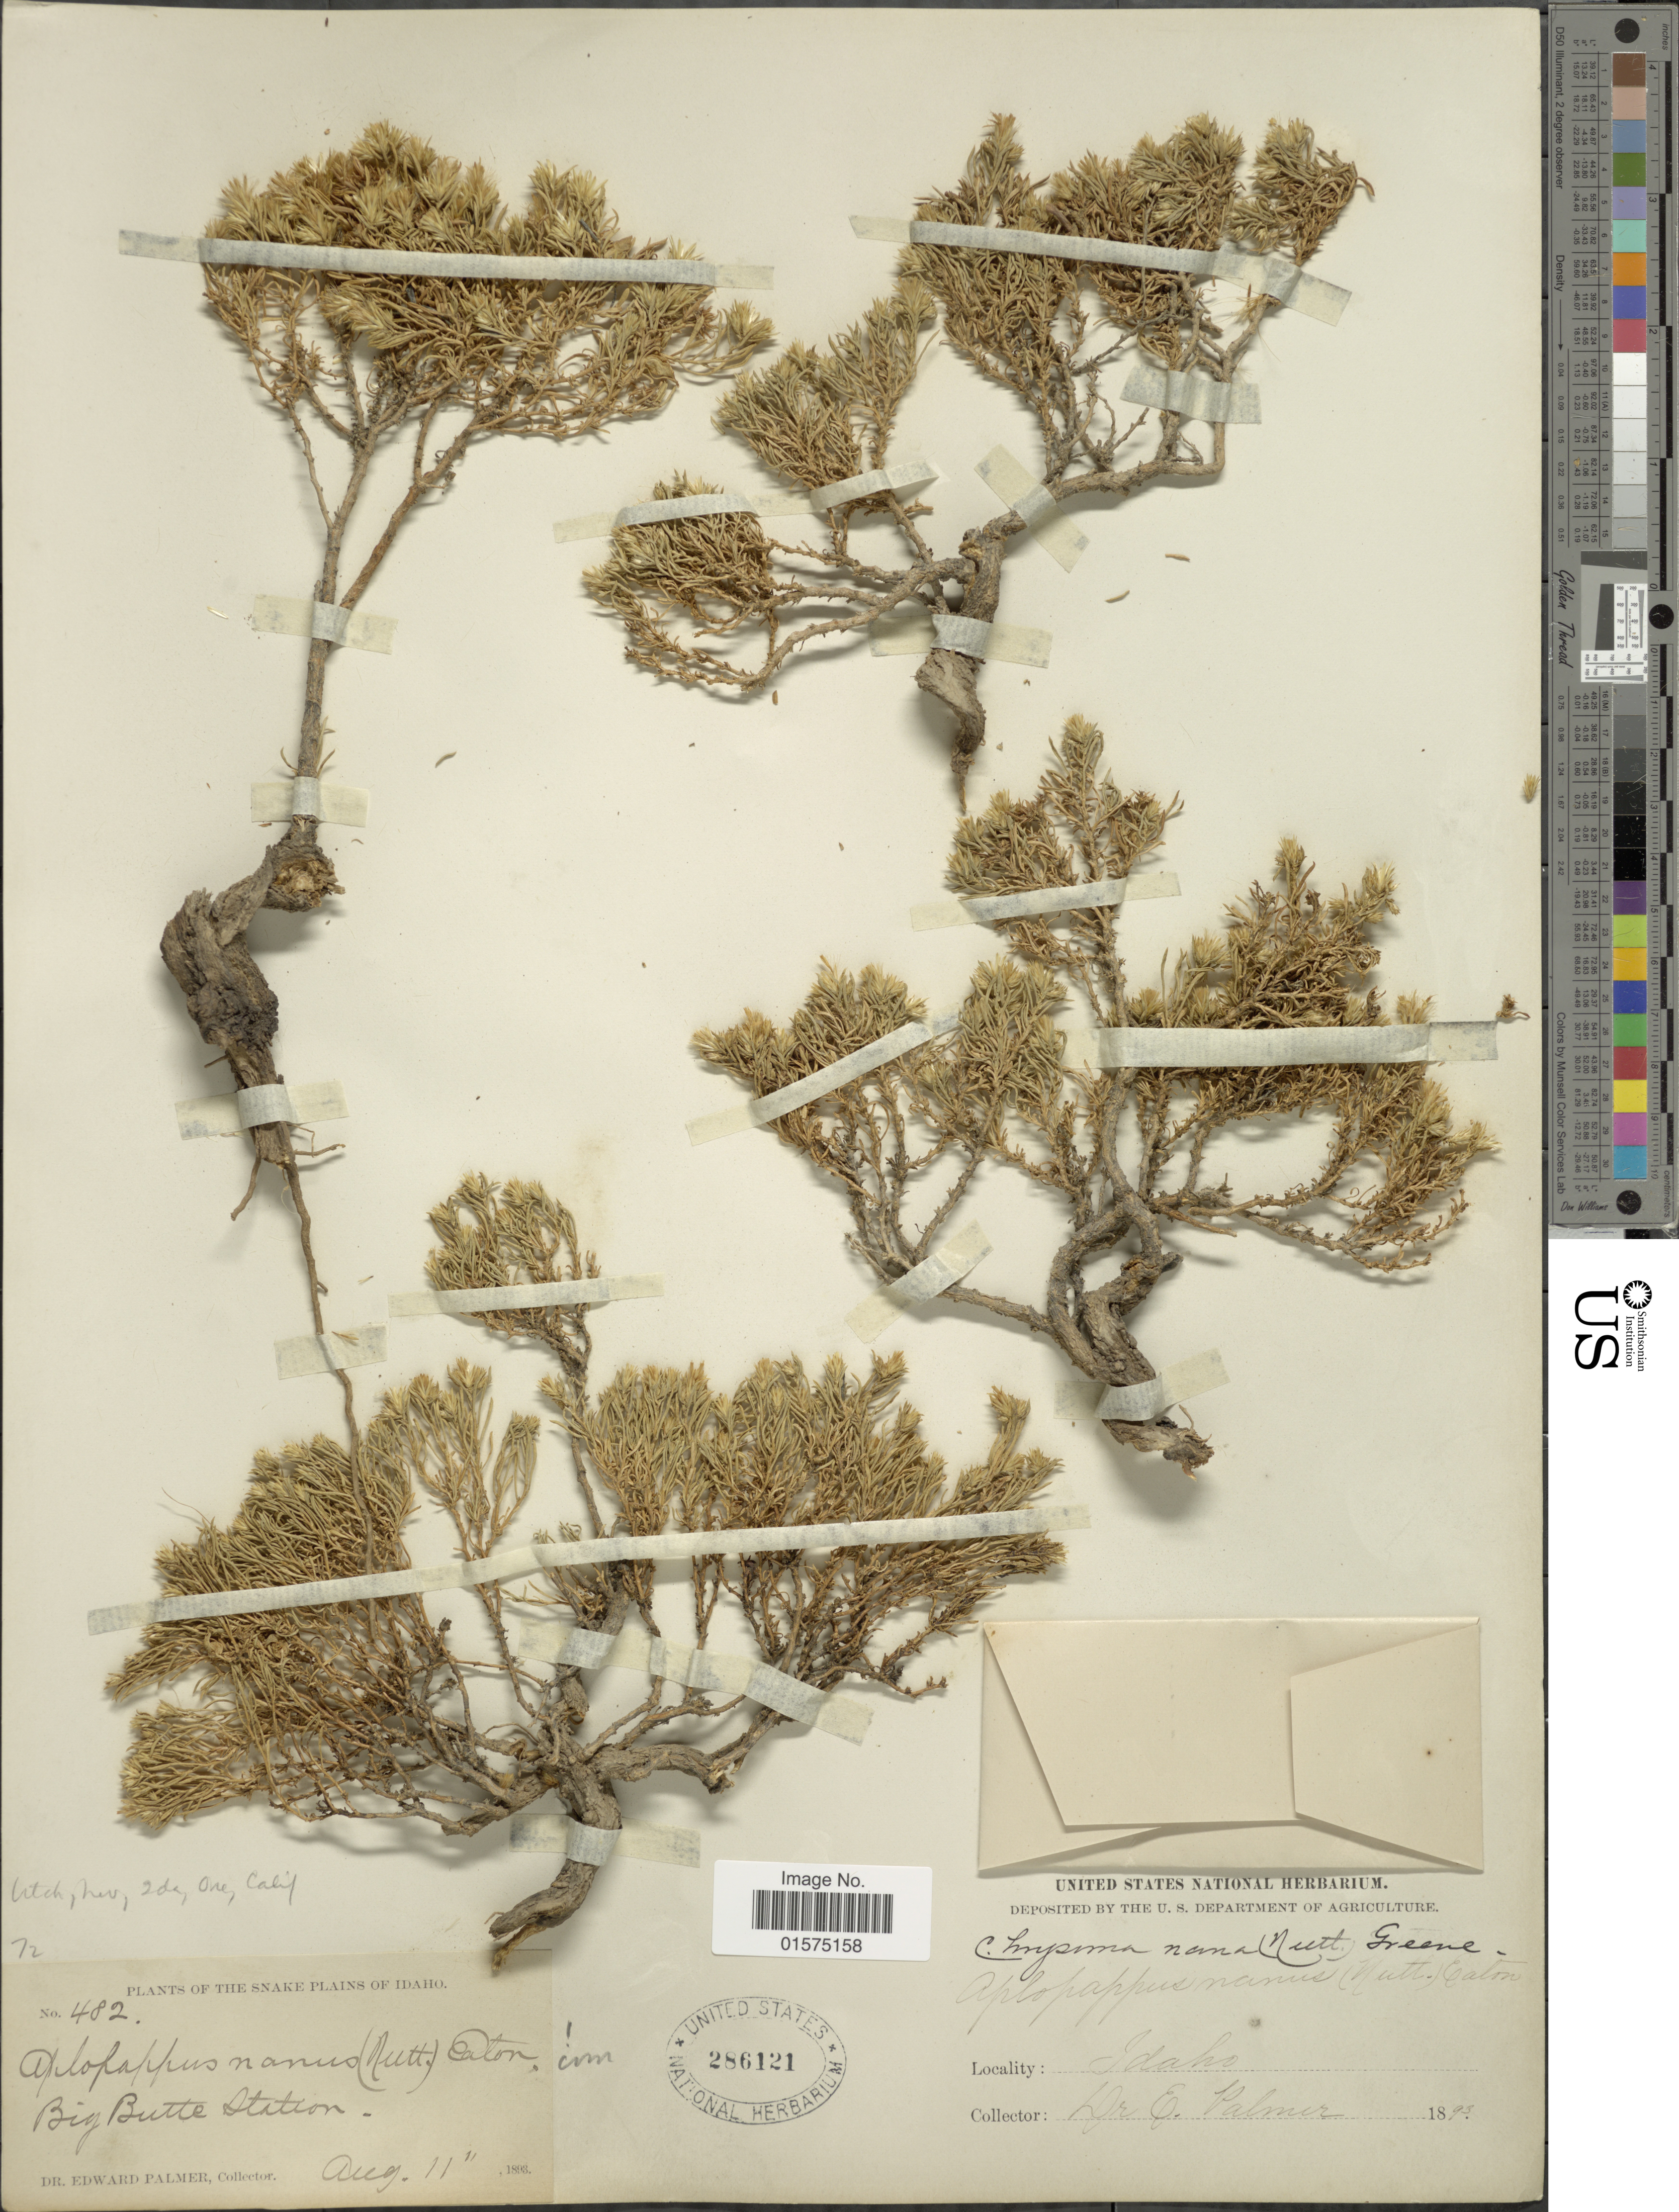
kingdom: Plantae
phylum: Tracheophyta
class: Magnoliopsida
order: Asterales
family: Asteraceae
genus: Ericameria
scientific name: Ericameria nana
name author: Nutt.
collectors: E. Palmer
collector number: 482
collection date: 1893-08-11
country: United States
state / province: Idaho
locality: Snake Plains. Big Butte Station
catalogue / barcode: US 286121